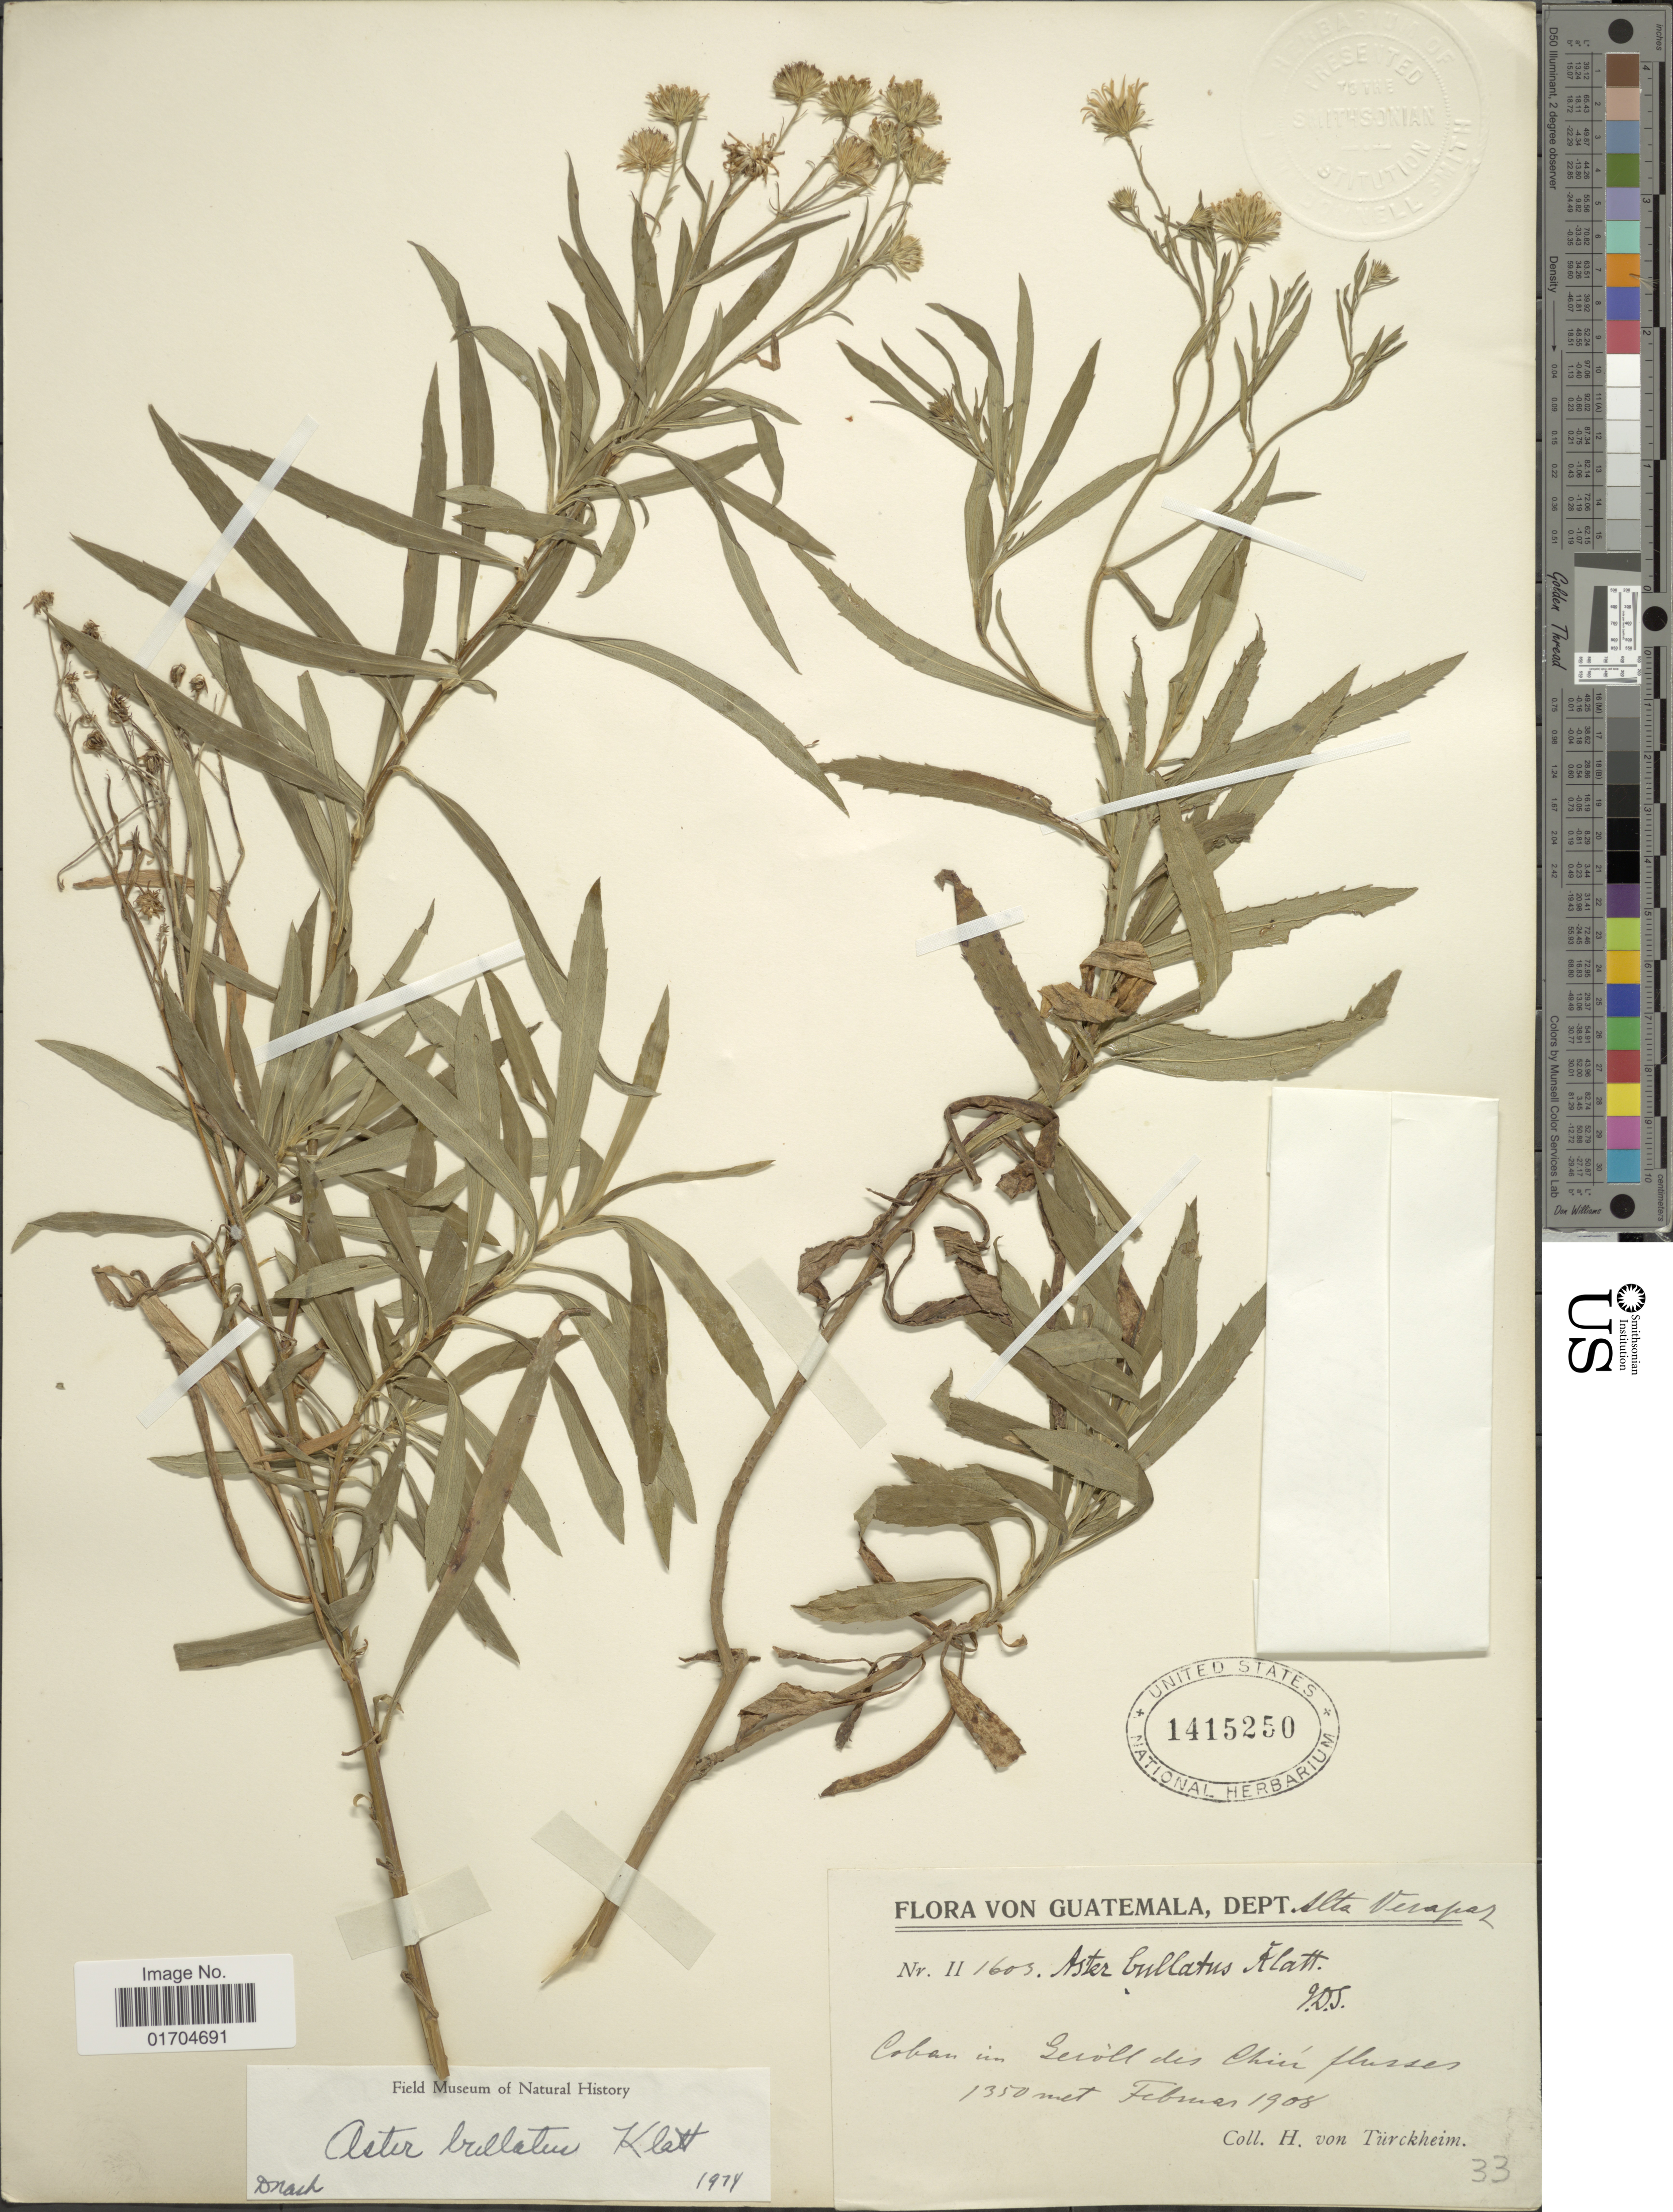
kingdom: Plantae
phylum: Tracheophyta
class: Magnoliopsida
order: Asterales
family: Asteraceae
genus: Symphyotrichum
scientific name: Symphyotrichum bullatum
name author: (Klatt) G.L. Nesom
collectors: H. von Türckheim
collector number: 33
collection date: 1908-02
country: Guatemala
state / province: Alta Verapaz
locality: Coban im geioll des Chin flusses.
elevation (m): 1350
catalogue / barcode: US 1415250